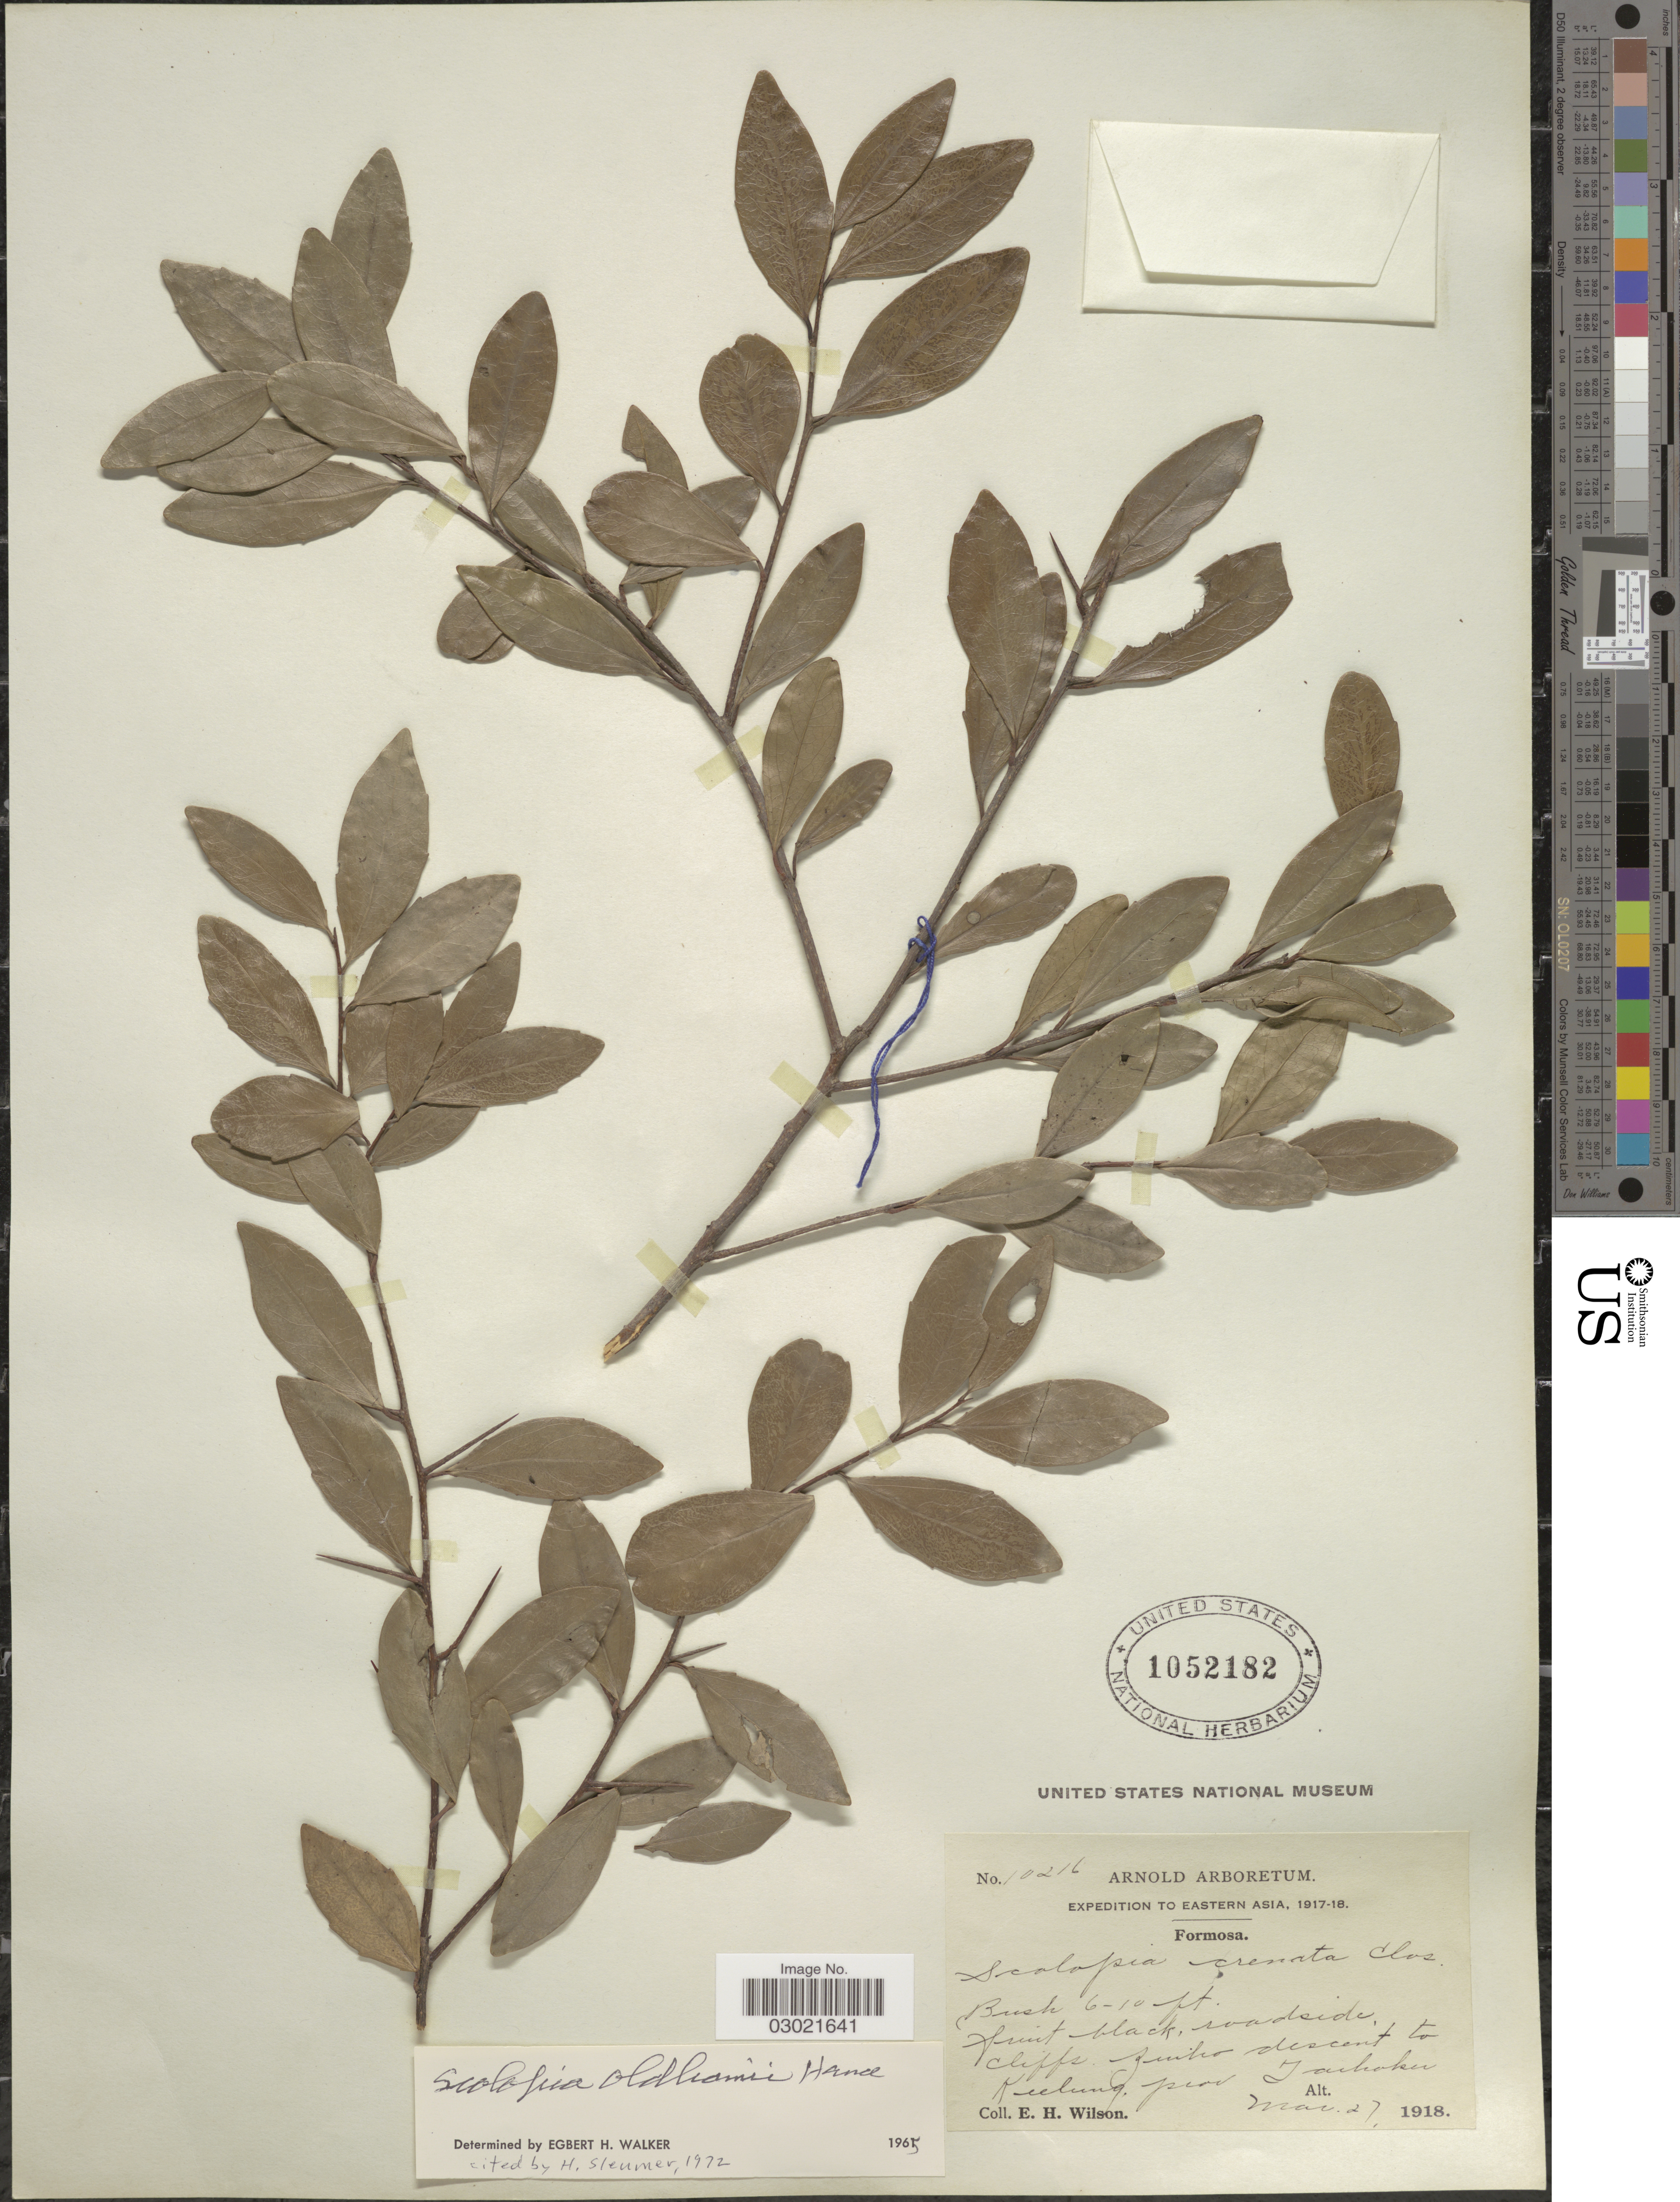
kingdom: Plantae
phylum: Tracheophyta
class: Magnoliopsida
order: Malpighiales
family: Salicaceae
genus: Scolopia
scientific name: Scolopia oldhamii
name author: Hance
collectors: E. Wilson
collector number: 10216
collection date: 1918-03-27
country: Taiwan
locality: Formosa. roadside, cliffs, Zuitio descent to Keelung, prov. Taihoku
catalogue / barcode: US 1052182